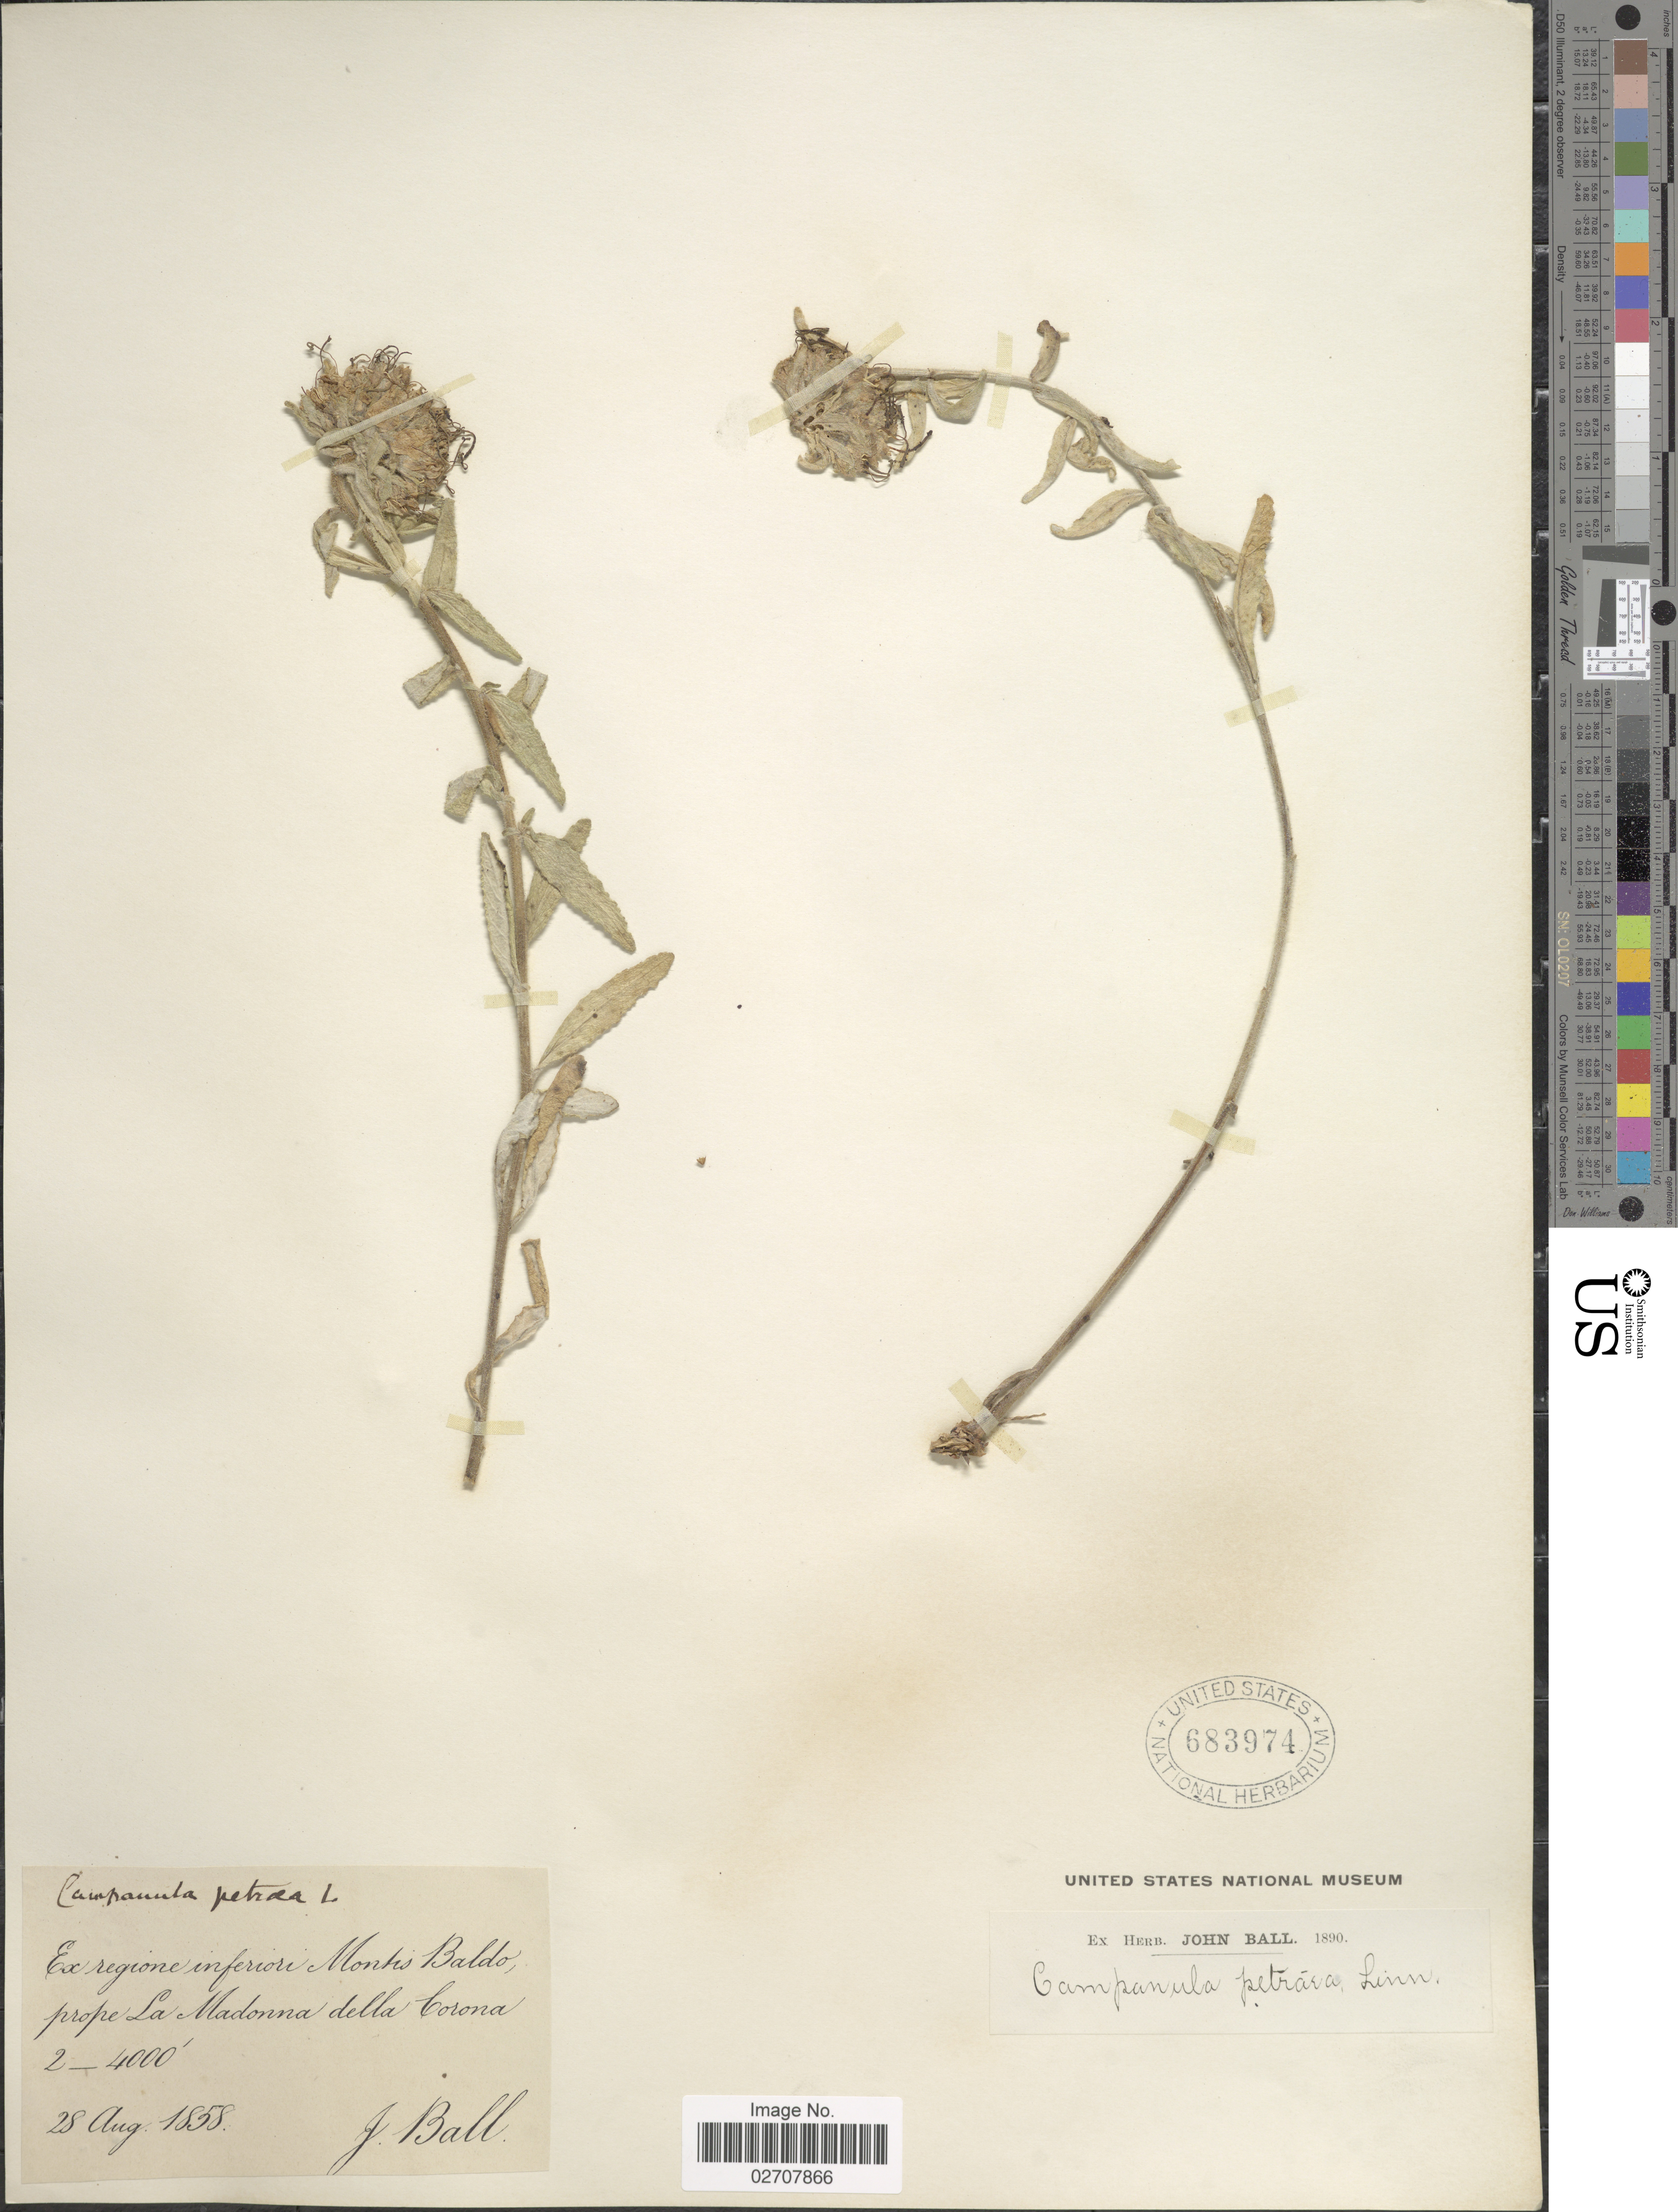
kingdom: Plantae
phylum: Tracheophyta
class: Magnoliopsida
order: Asterales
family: Campanulaceae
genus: Campanula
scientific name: Campanula petraea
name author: L.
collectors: J. Ball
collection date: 1858-08-28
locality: Ex regione inferiori Montis Baldo, prope La Madonna della Corona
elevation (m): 610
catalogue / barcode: US 683974